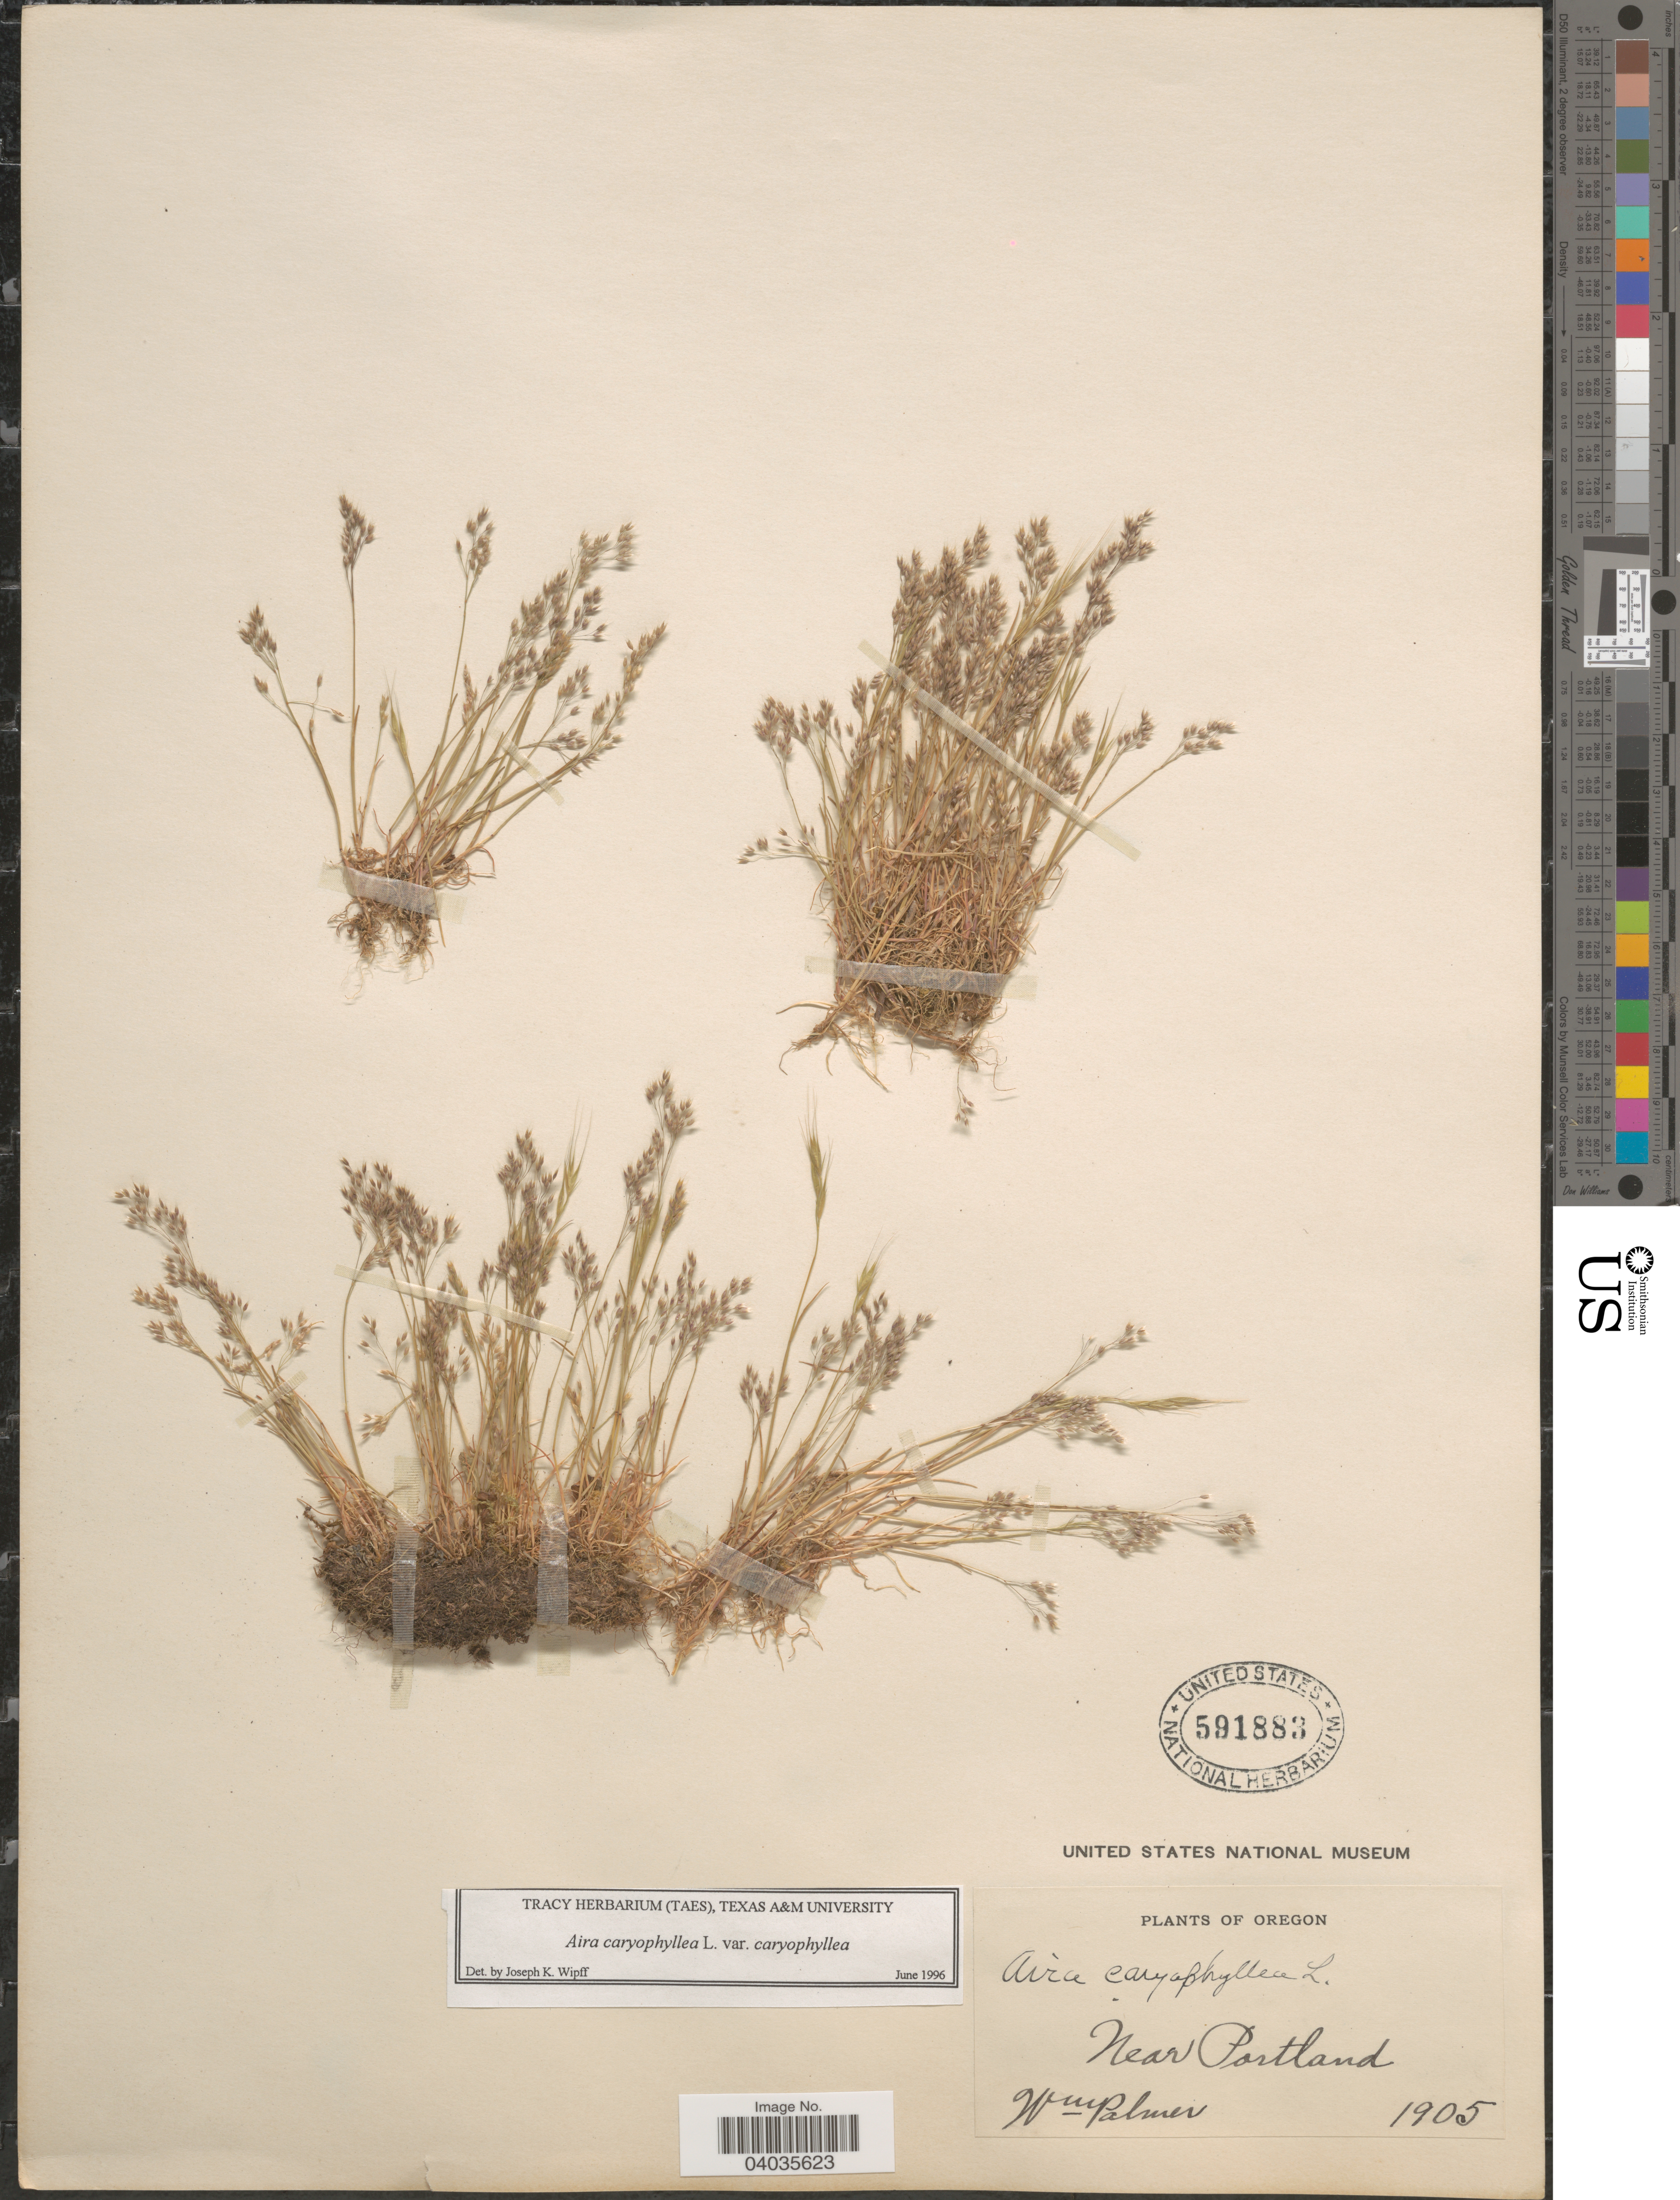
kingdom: Plantae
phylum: Tracheophyta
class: Liliopsida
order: Poales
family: Poaceae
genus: Aira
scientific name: Aira caryophyllea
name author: L.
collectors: W. Palmer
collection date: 1905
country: United States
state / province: Oregon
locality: Near Portland.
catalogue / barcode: US 591883